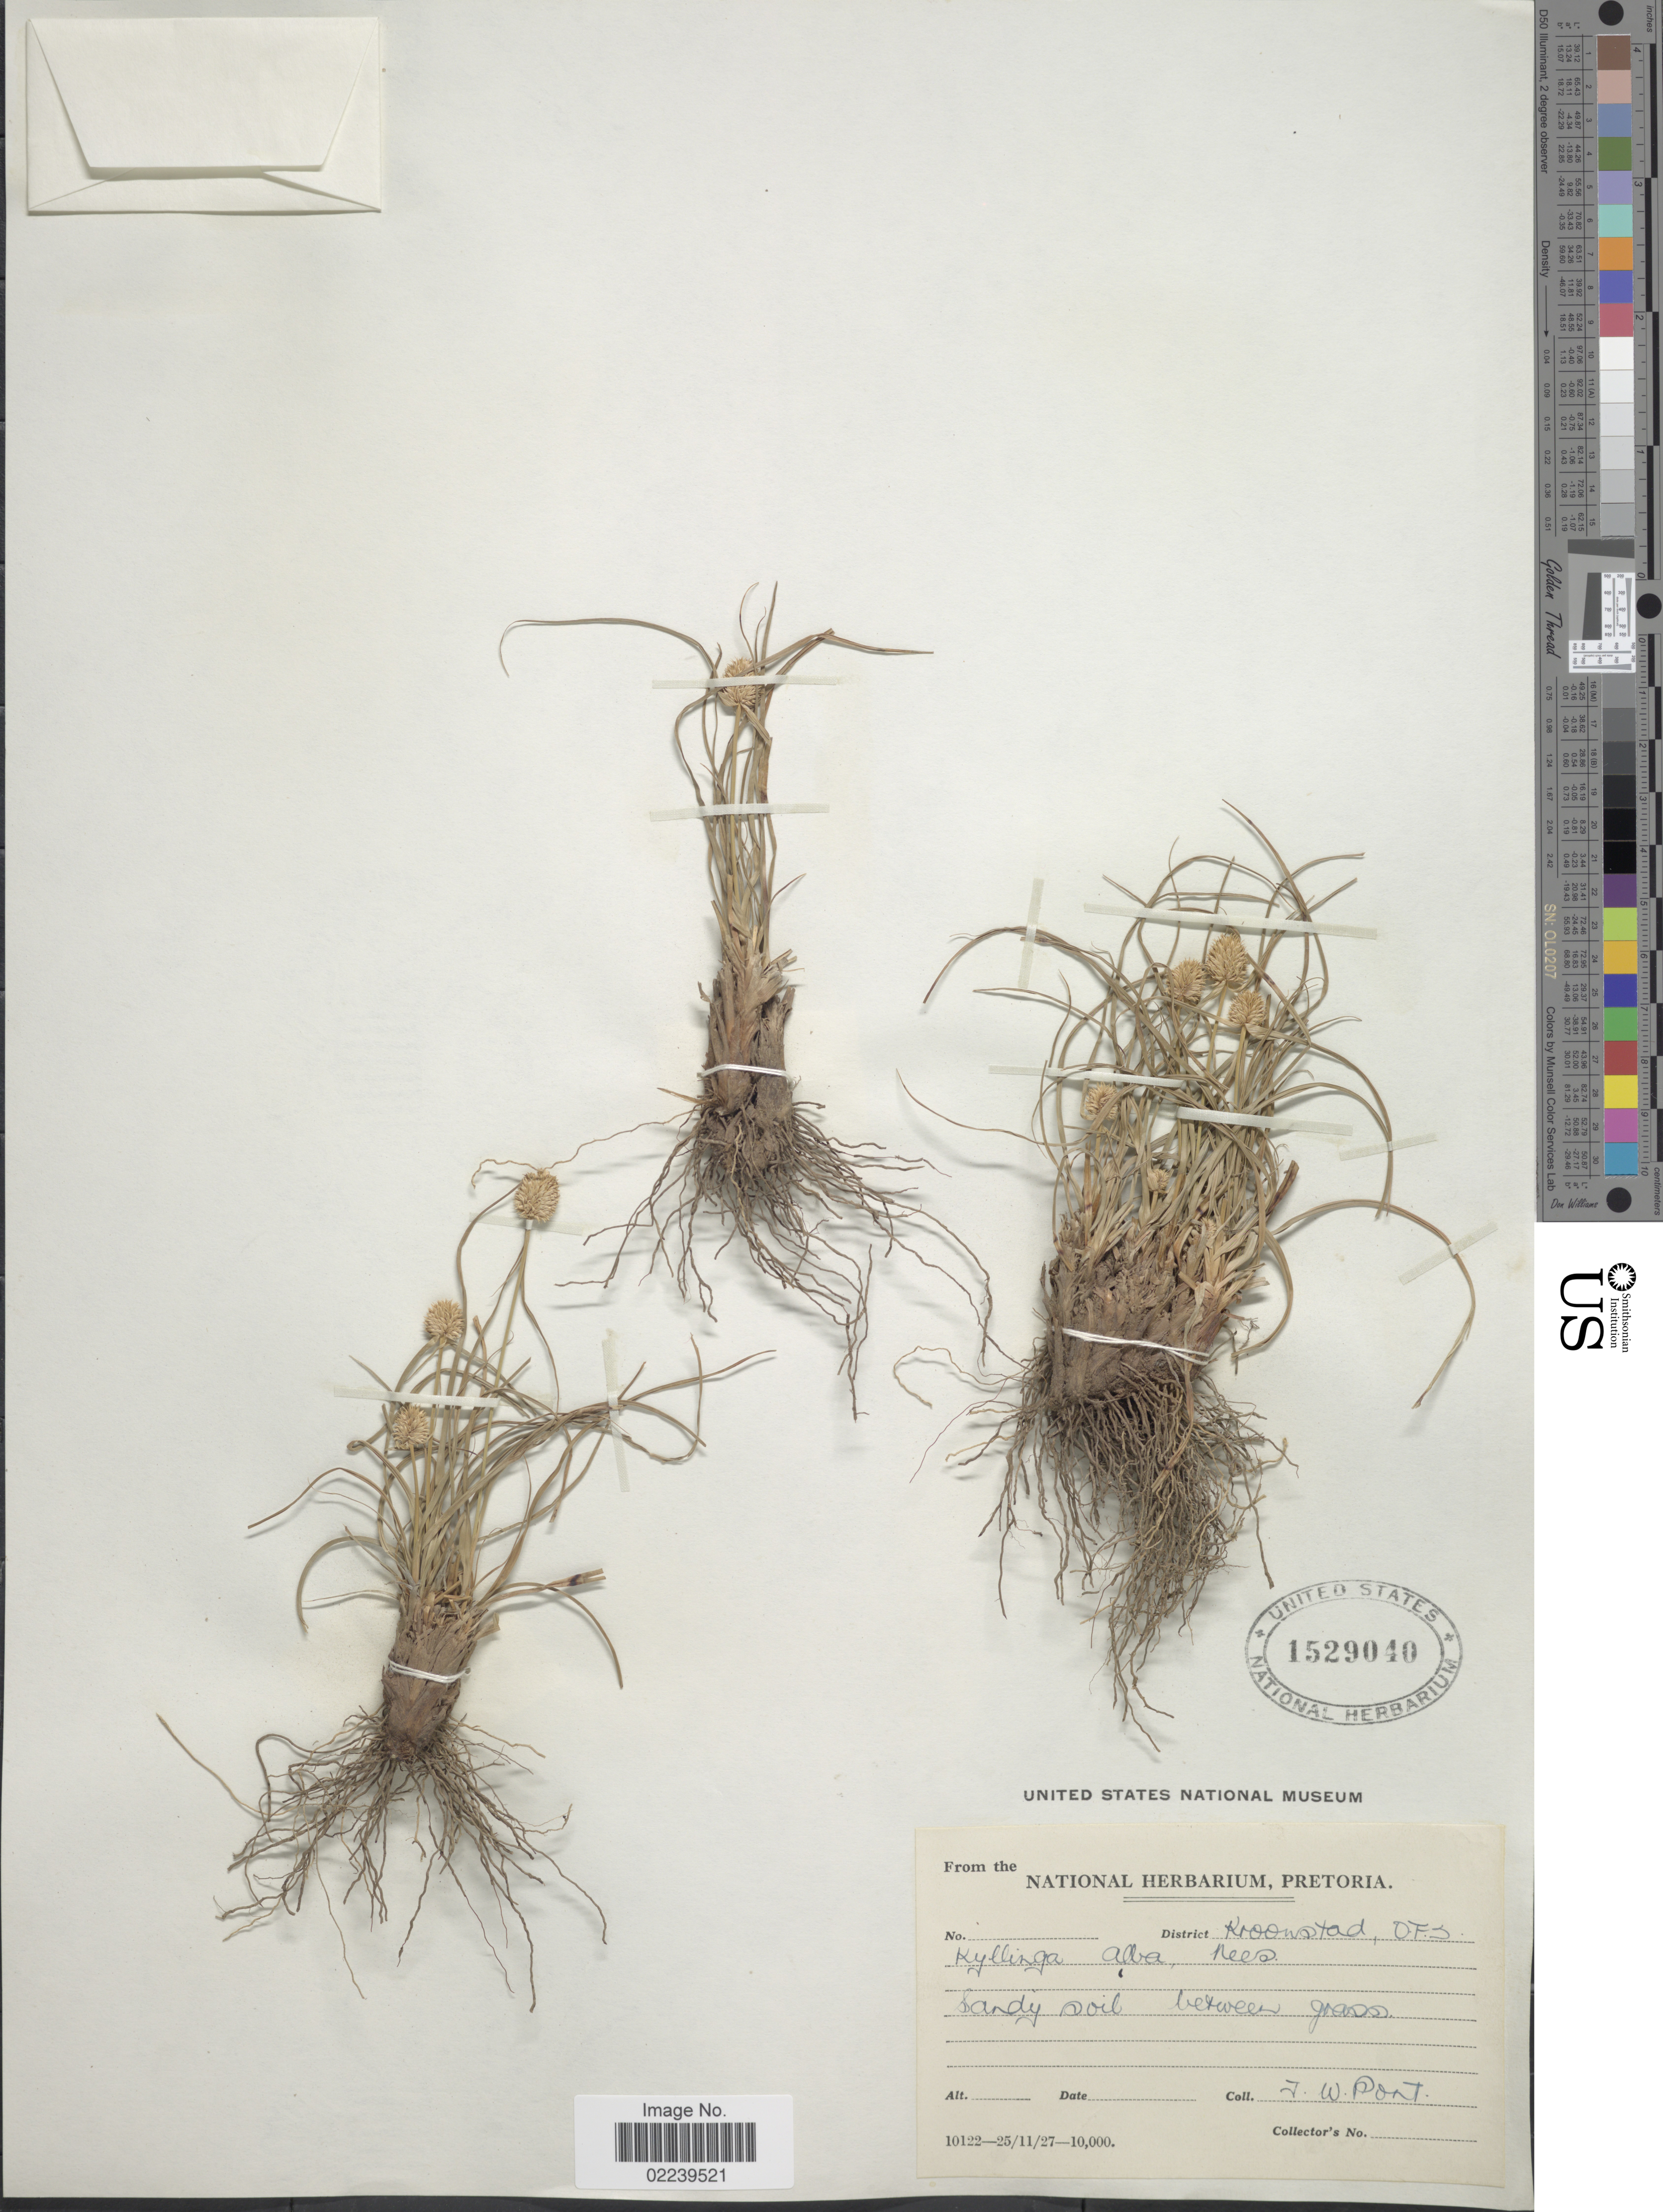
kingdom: Plantae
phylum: Tracheophyta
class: Liliopsida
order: Poales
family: Cyperaceae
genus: Cyperus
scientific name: Cyperus alatus subsp. albus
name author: (Nees)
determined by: Strong, M. T., (US), Smithsonian Institution - National Museum of Natural History (UNITED STATES)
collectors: J. Pont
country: South Africa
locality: Kroonstad, OFS, between grass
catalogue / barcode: US 1529040